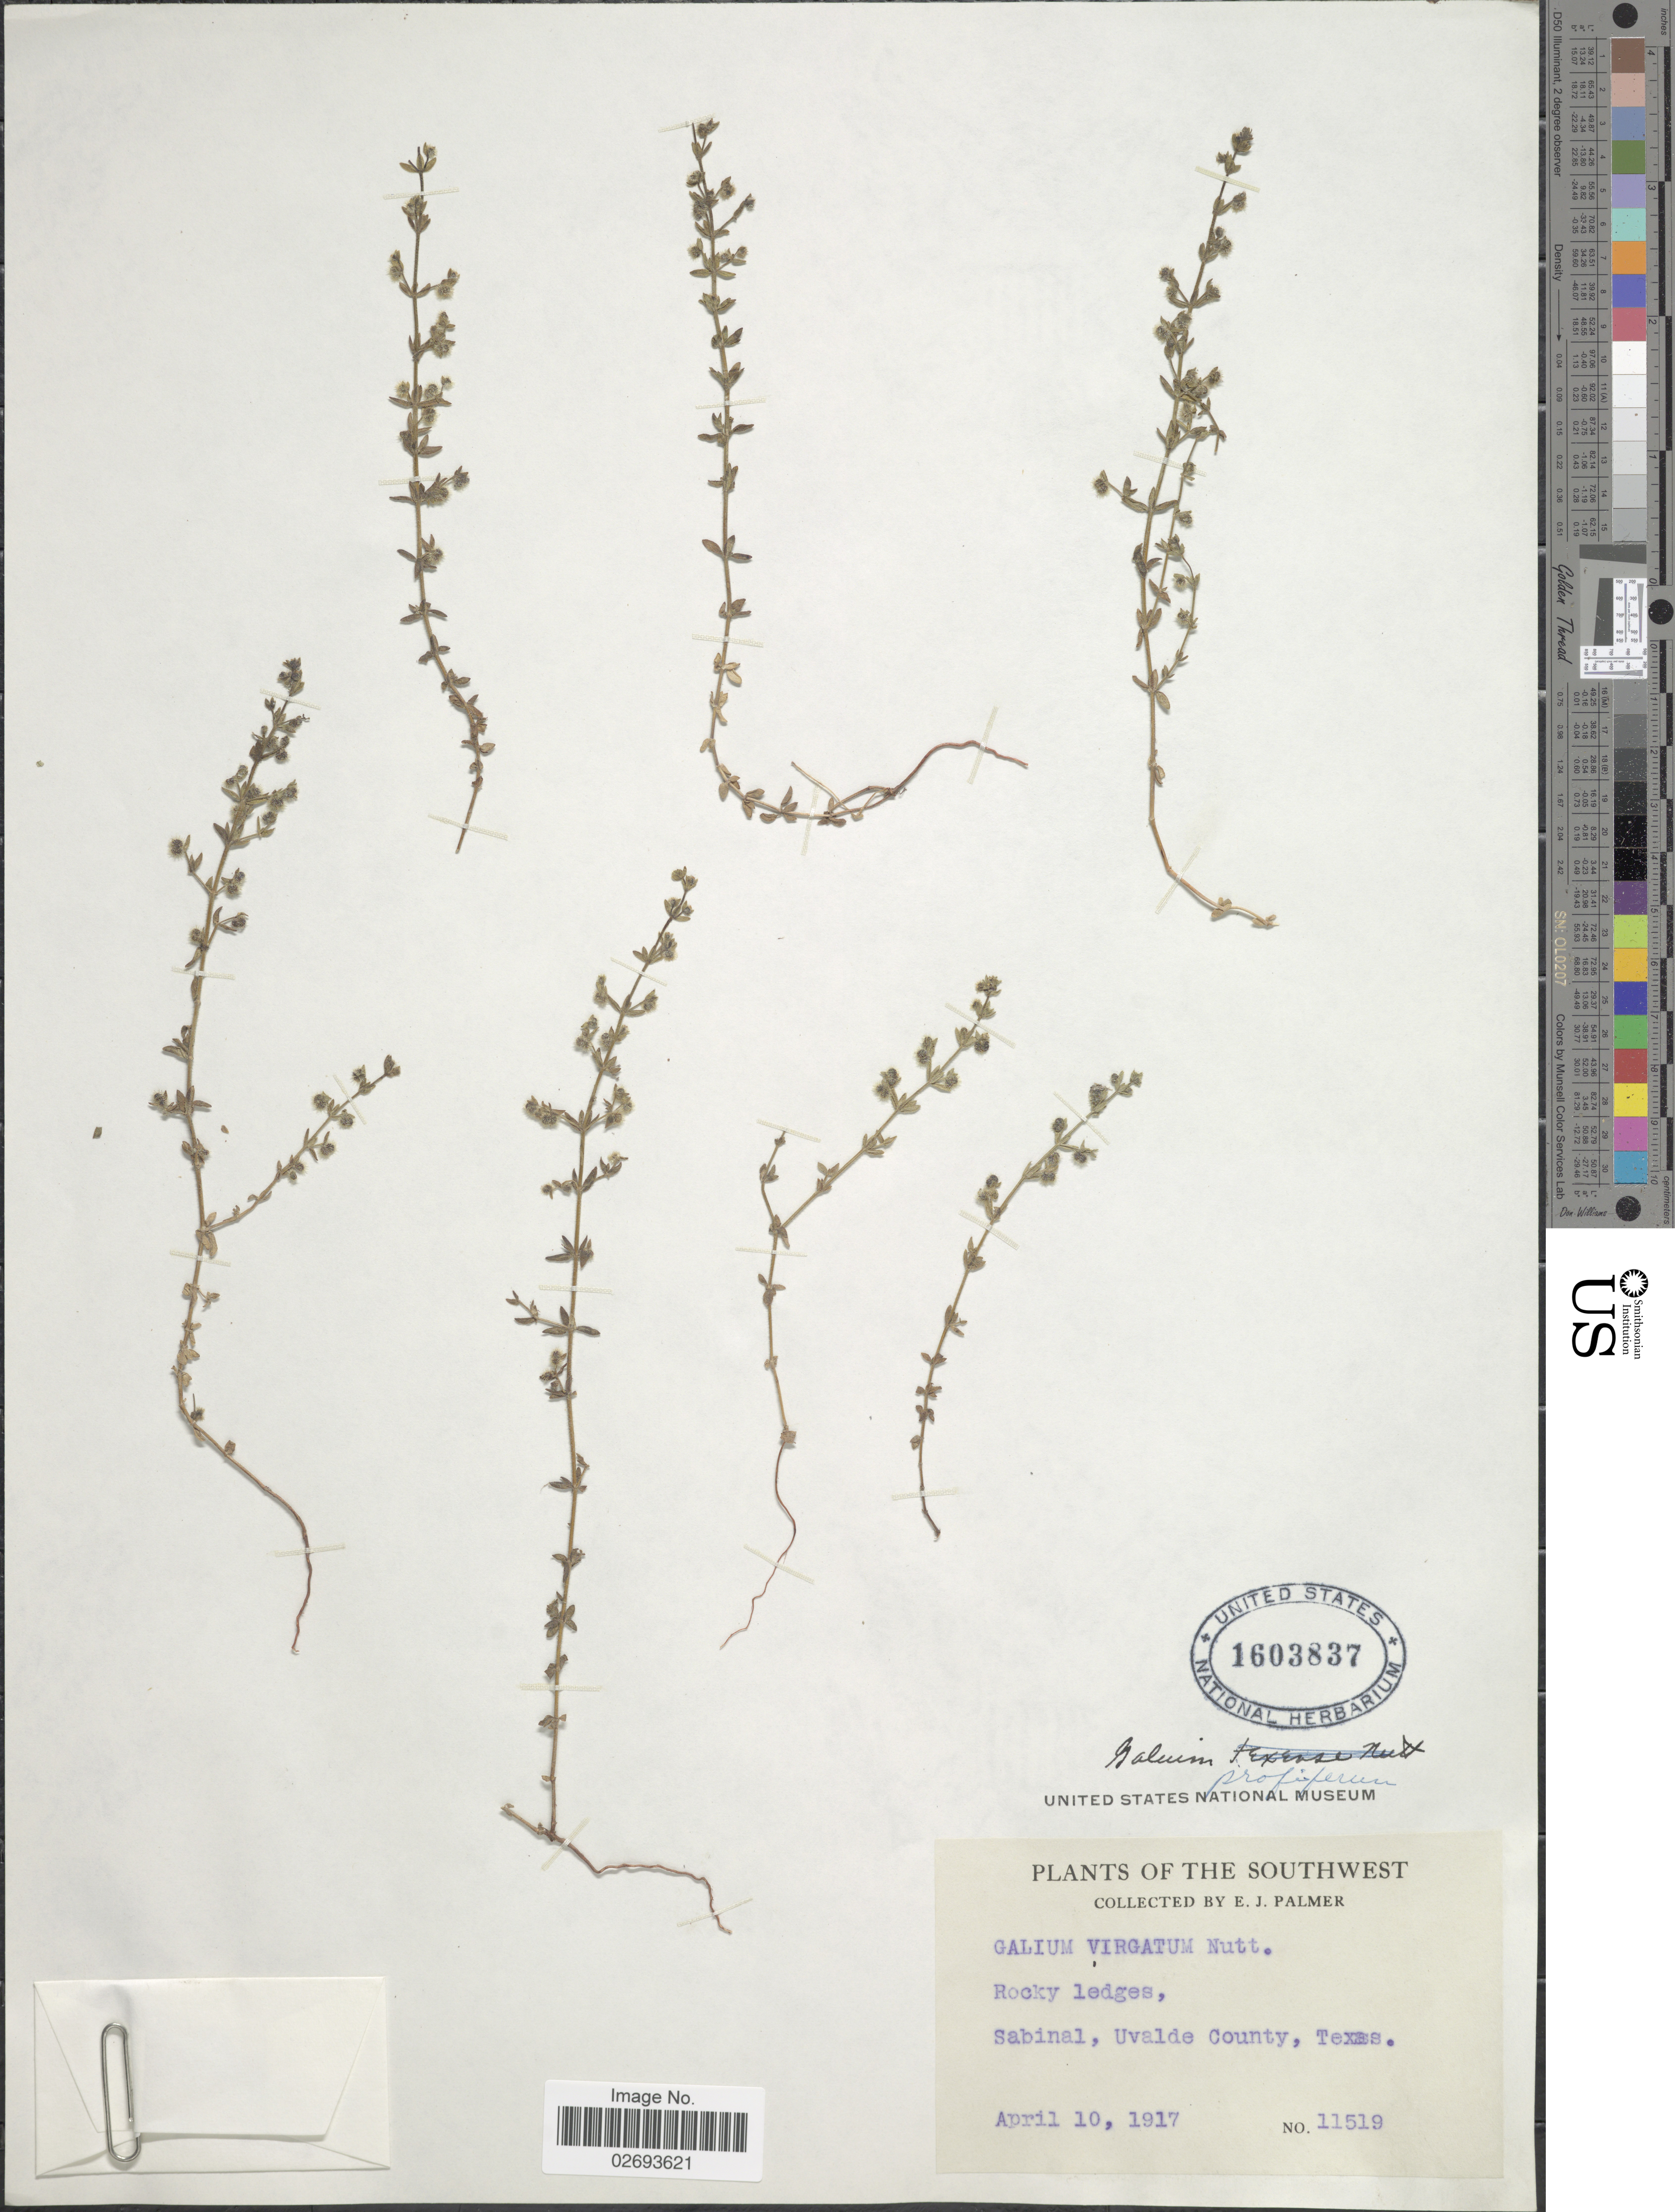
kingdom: Plantae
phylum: Tracheophyta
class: Magnoliopsida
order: Gentianales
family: Rubiaceae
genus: Galium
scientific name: Galium proliferum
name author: A. Gray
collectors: E. J. Palmer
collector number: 11519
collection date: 1917-04-10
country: United States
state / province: Texas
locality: The Southwest, Sabinal, Uvalde County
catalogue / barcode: US 1603837